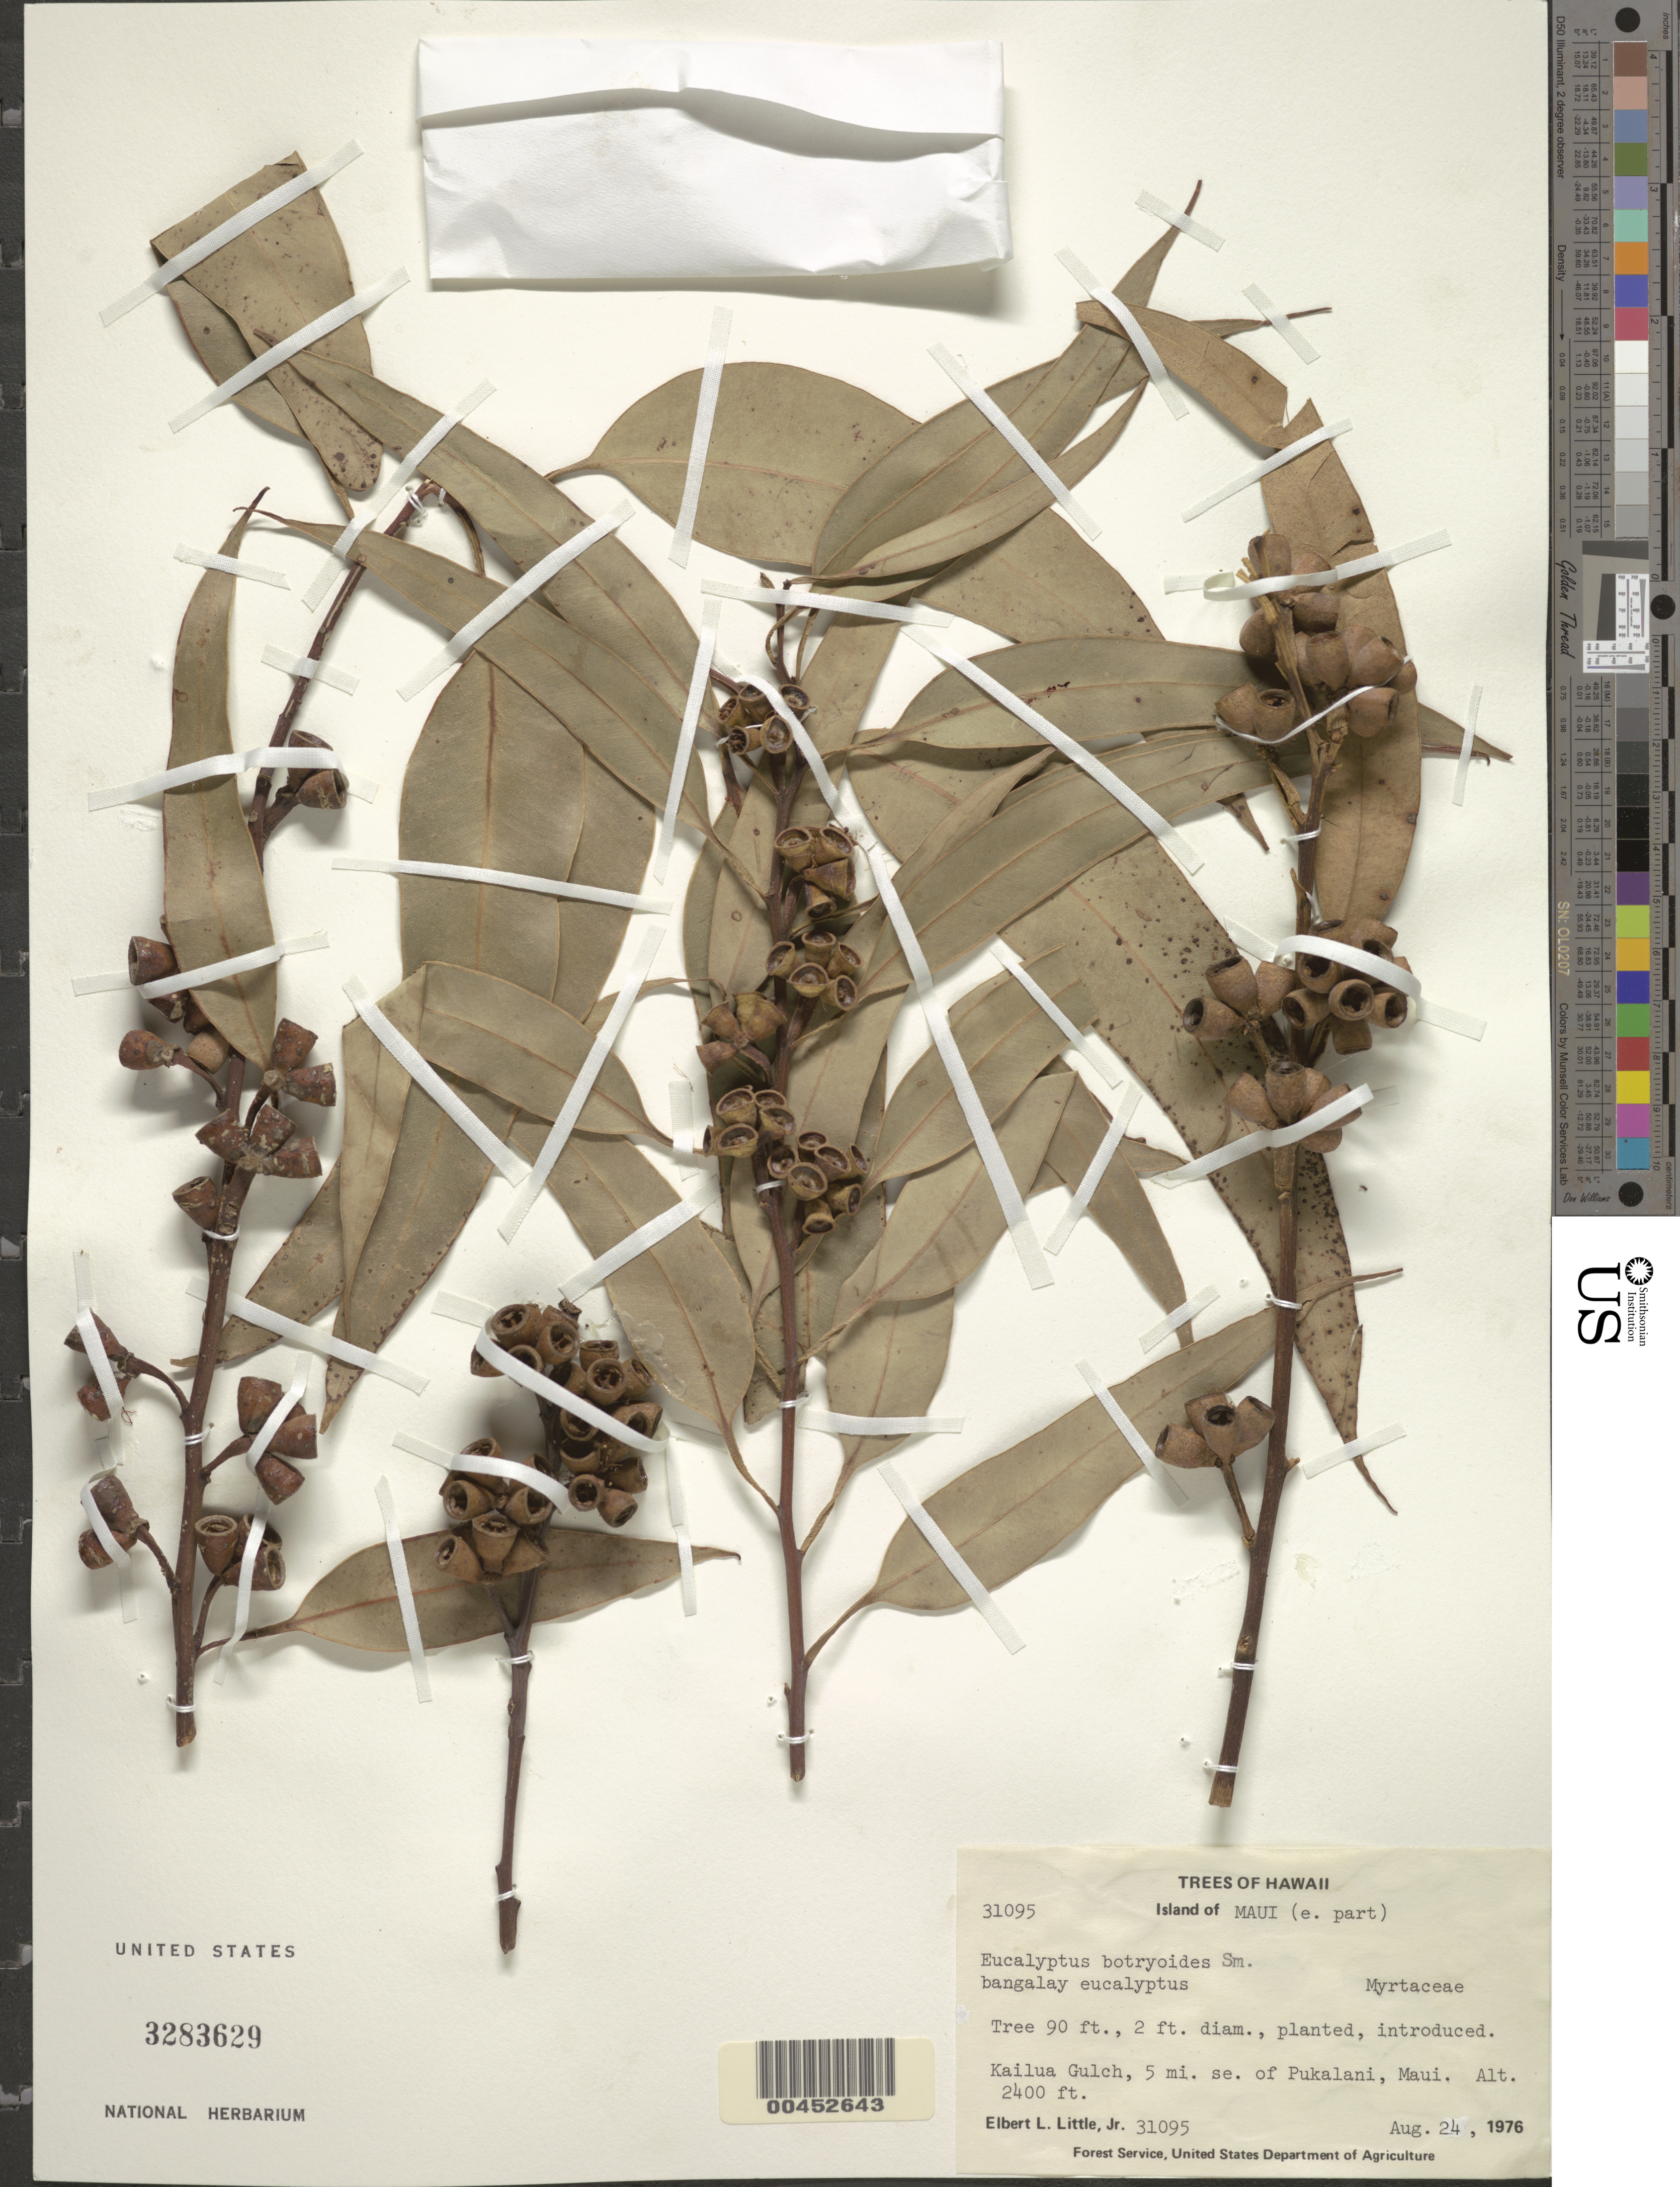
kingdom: Plantae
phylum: Tracheophyta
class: Magnoliopsida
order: Myrtales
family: Myrtaceae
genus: Eucalyptus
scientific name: Eucalyptus botryoides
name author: Sm.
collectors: E. L. Little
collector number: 31095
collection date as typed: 24 Aug 1976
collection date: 1976-08-24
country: United States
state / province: Hawaii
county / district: Maui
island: Maui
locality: E part of Maui, Kailua Gulch, 5 mi SE of Pukalani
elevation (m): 732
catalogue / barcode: US 3283629